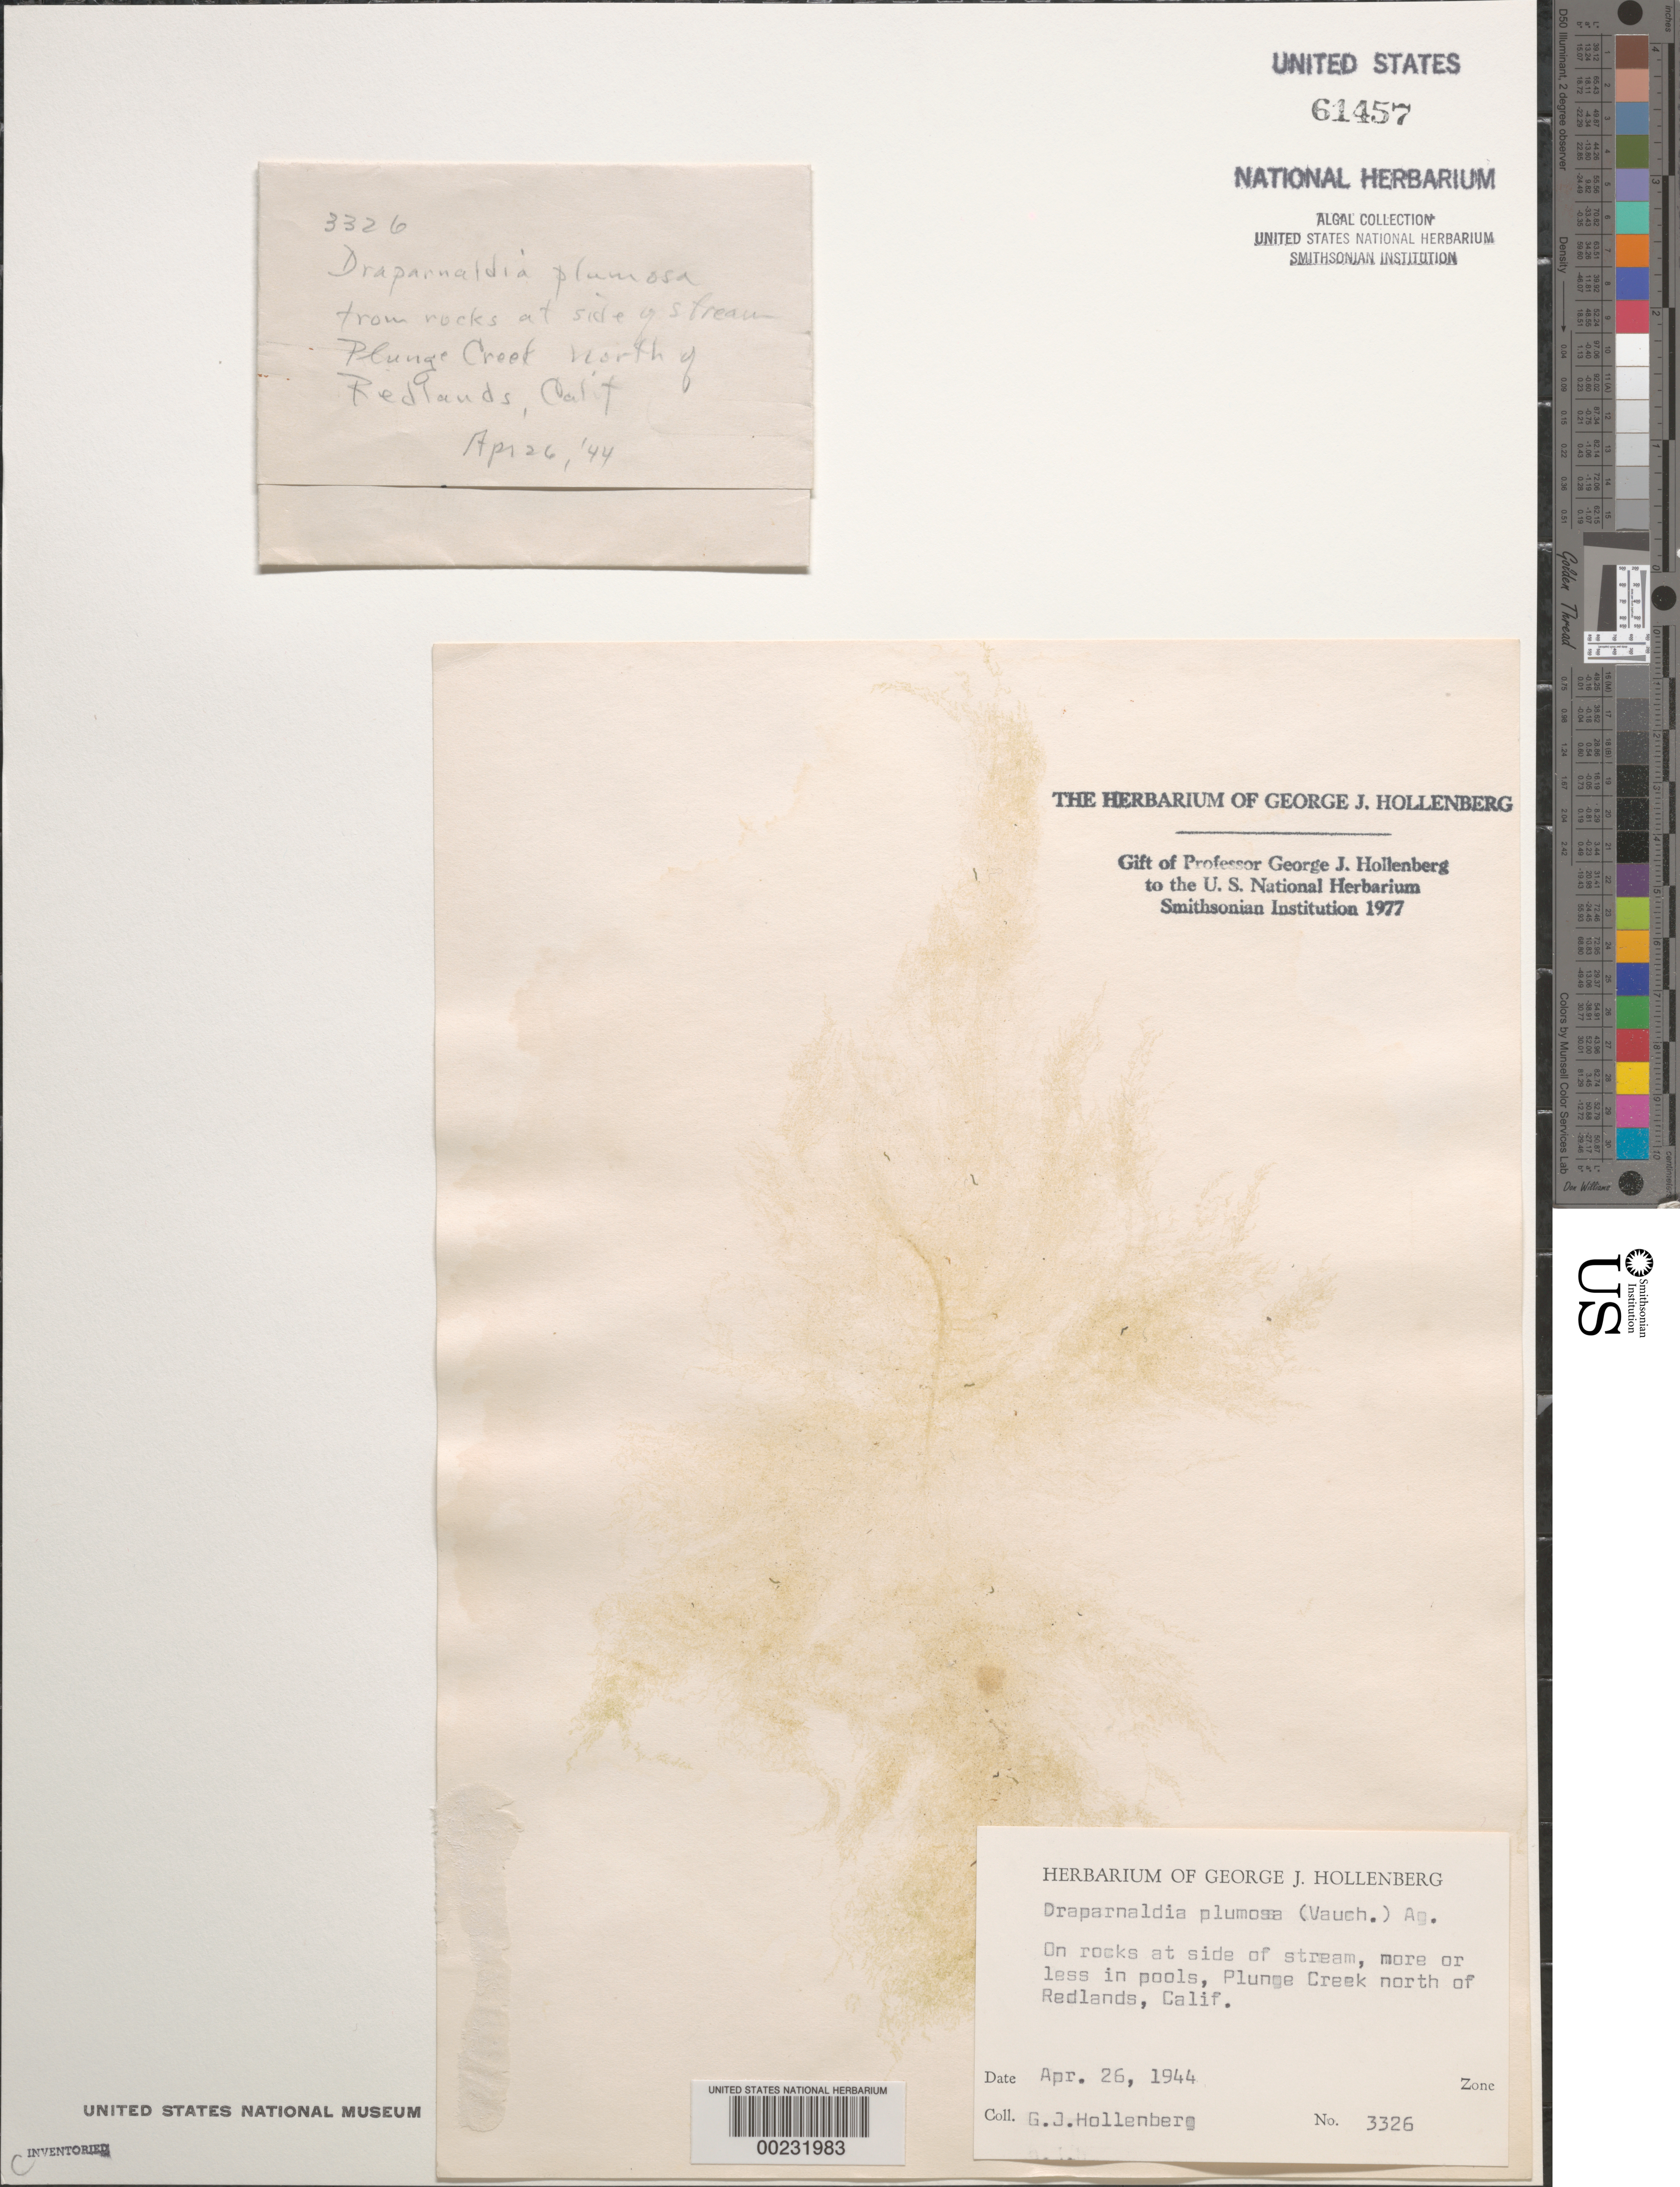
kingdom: Plantae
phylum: Chlorophyta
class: Chlorophyceae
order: Chaetophorales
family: Chaetophoraceae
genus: Draparnaldia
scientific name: Draparnaldia mutabilis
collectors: G. Hollenberg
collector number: GJH 3326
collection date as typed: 26 Apr 1944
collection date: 1944-04-26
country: United States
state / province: California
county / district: San Bernardino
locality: Plunge Creek north of Redlands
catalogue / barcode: US 61457